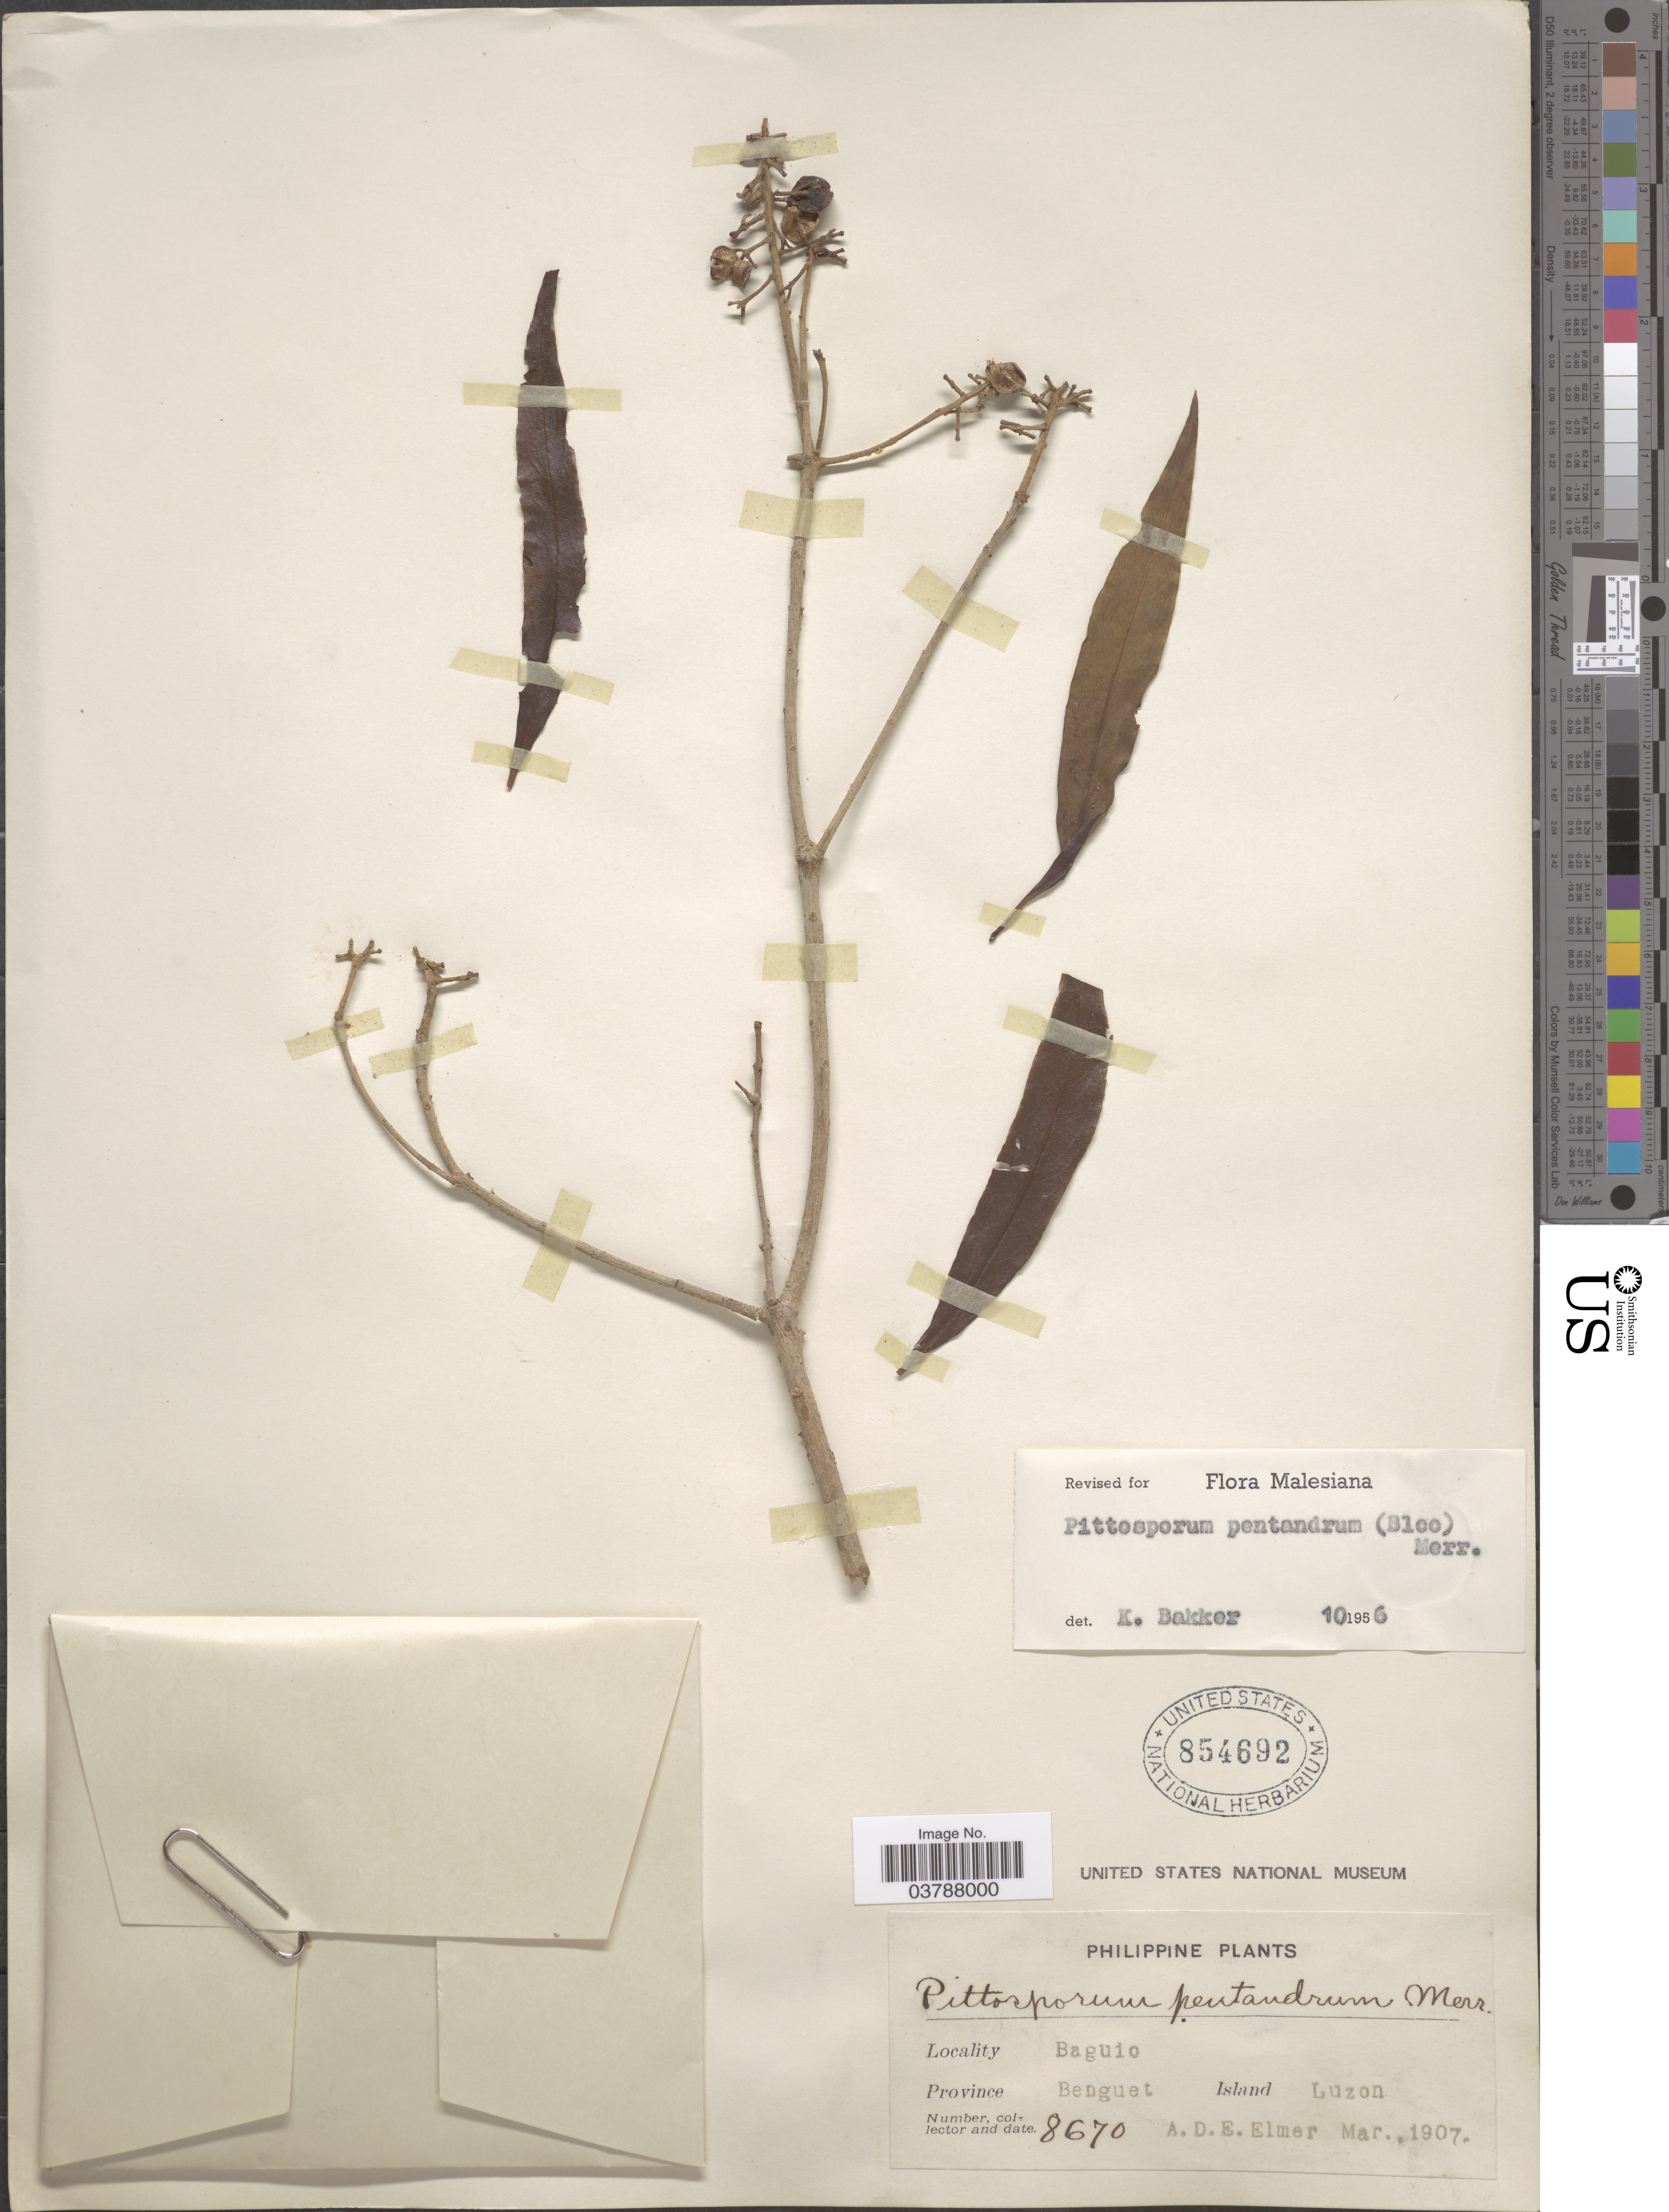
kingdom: Plantae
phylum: Tracheophyta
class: Magnoliopsida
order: Apiales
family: Pittosporaceae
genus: Pittosporum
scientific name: Pittosporum pentandrum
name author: (Blanco) Merr.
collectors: A. D. E. Elmer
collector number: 8670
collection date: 1907-03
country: Philippines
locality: Baguio, Province Benguet, Island Luzon.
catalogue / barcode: US 854692